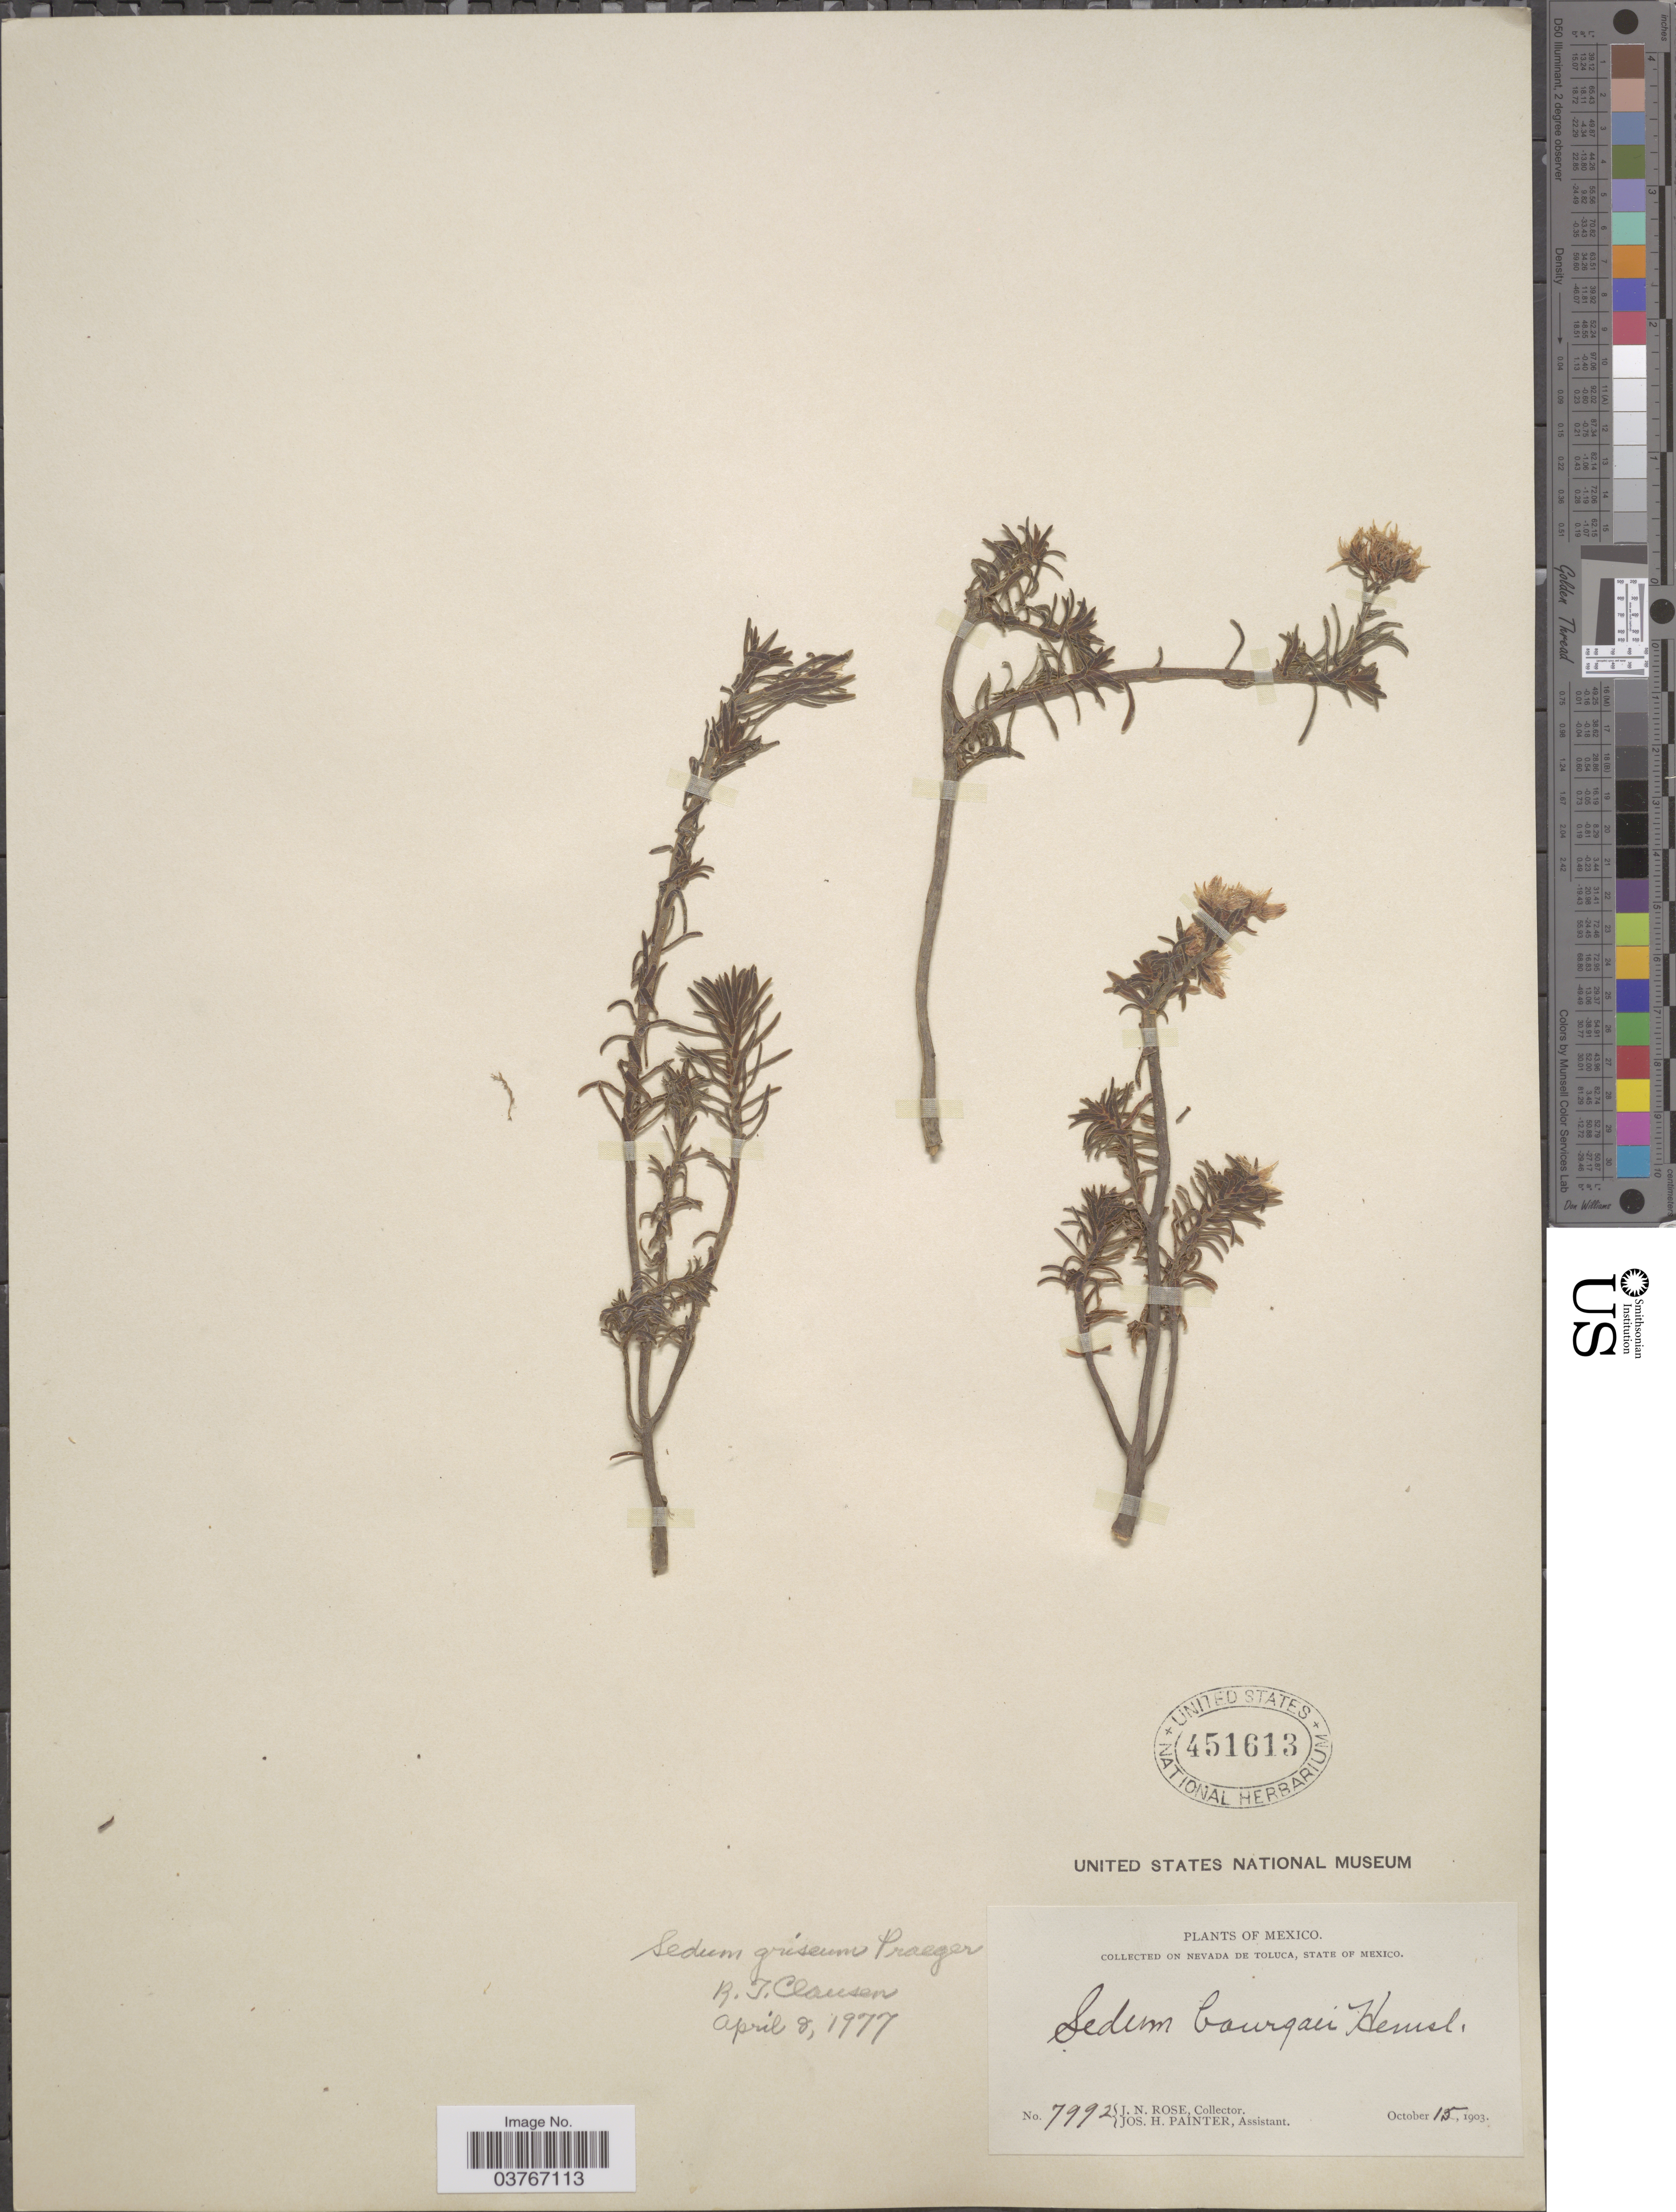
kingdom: Plantae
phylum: Tracheophyta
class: Magnoliopsida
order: Saxifragales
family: Crassulaceae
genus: Sedum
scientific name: Sedum griseum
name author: Praeger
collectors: J. N. Rose & J. H. Painter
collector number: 7992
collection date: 1903-10-15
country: Mexico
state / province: México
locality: On Nevada de Toluca.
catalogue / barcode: US 451613